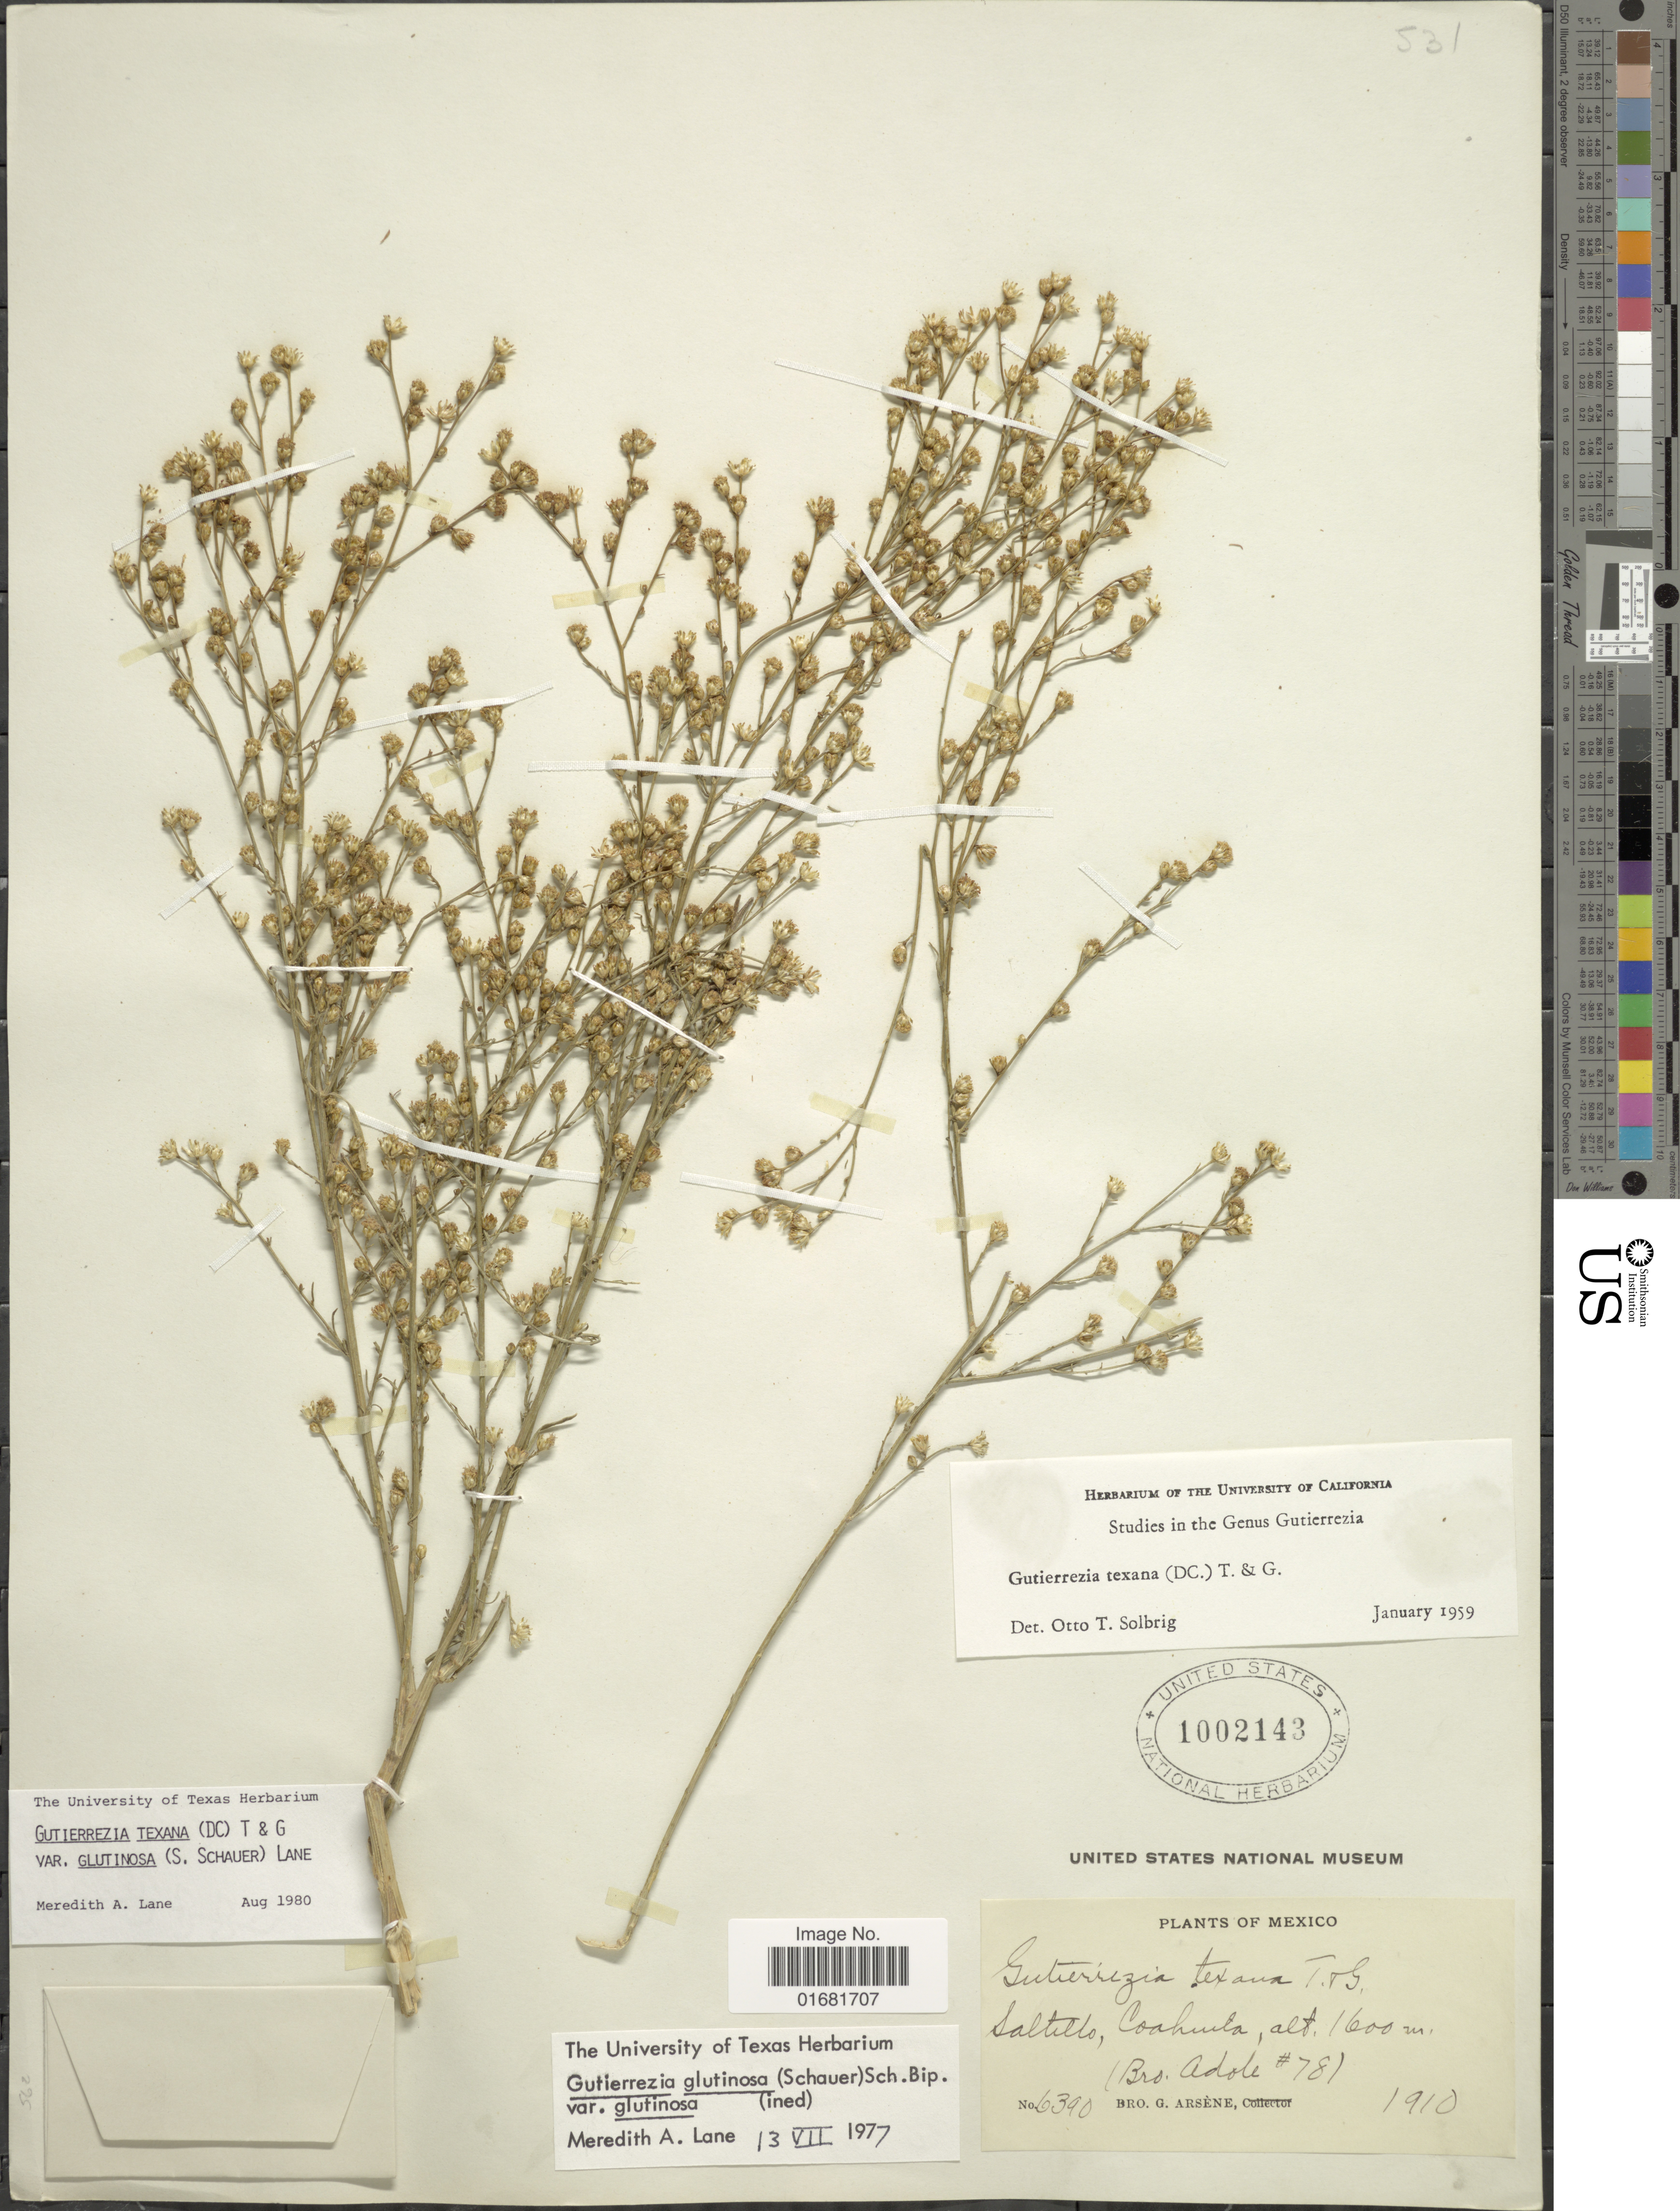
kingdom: Plantae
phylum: Tracheophyta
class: Magnoliopsida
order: Asterales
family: Asteraceae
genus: Gutierrezia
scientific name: Gutierrezia texana var. glutinosa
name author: (S. Schauer) M.A. Lane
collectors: Bro. Adole & Bro. G. Arsène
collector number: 6390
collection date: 1910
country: Mexico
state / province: Coahuila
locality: Salitillo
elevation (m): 1600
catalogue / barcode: US 1002143